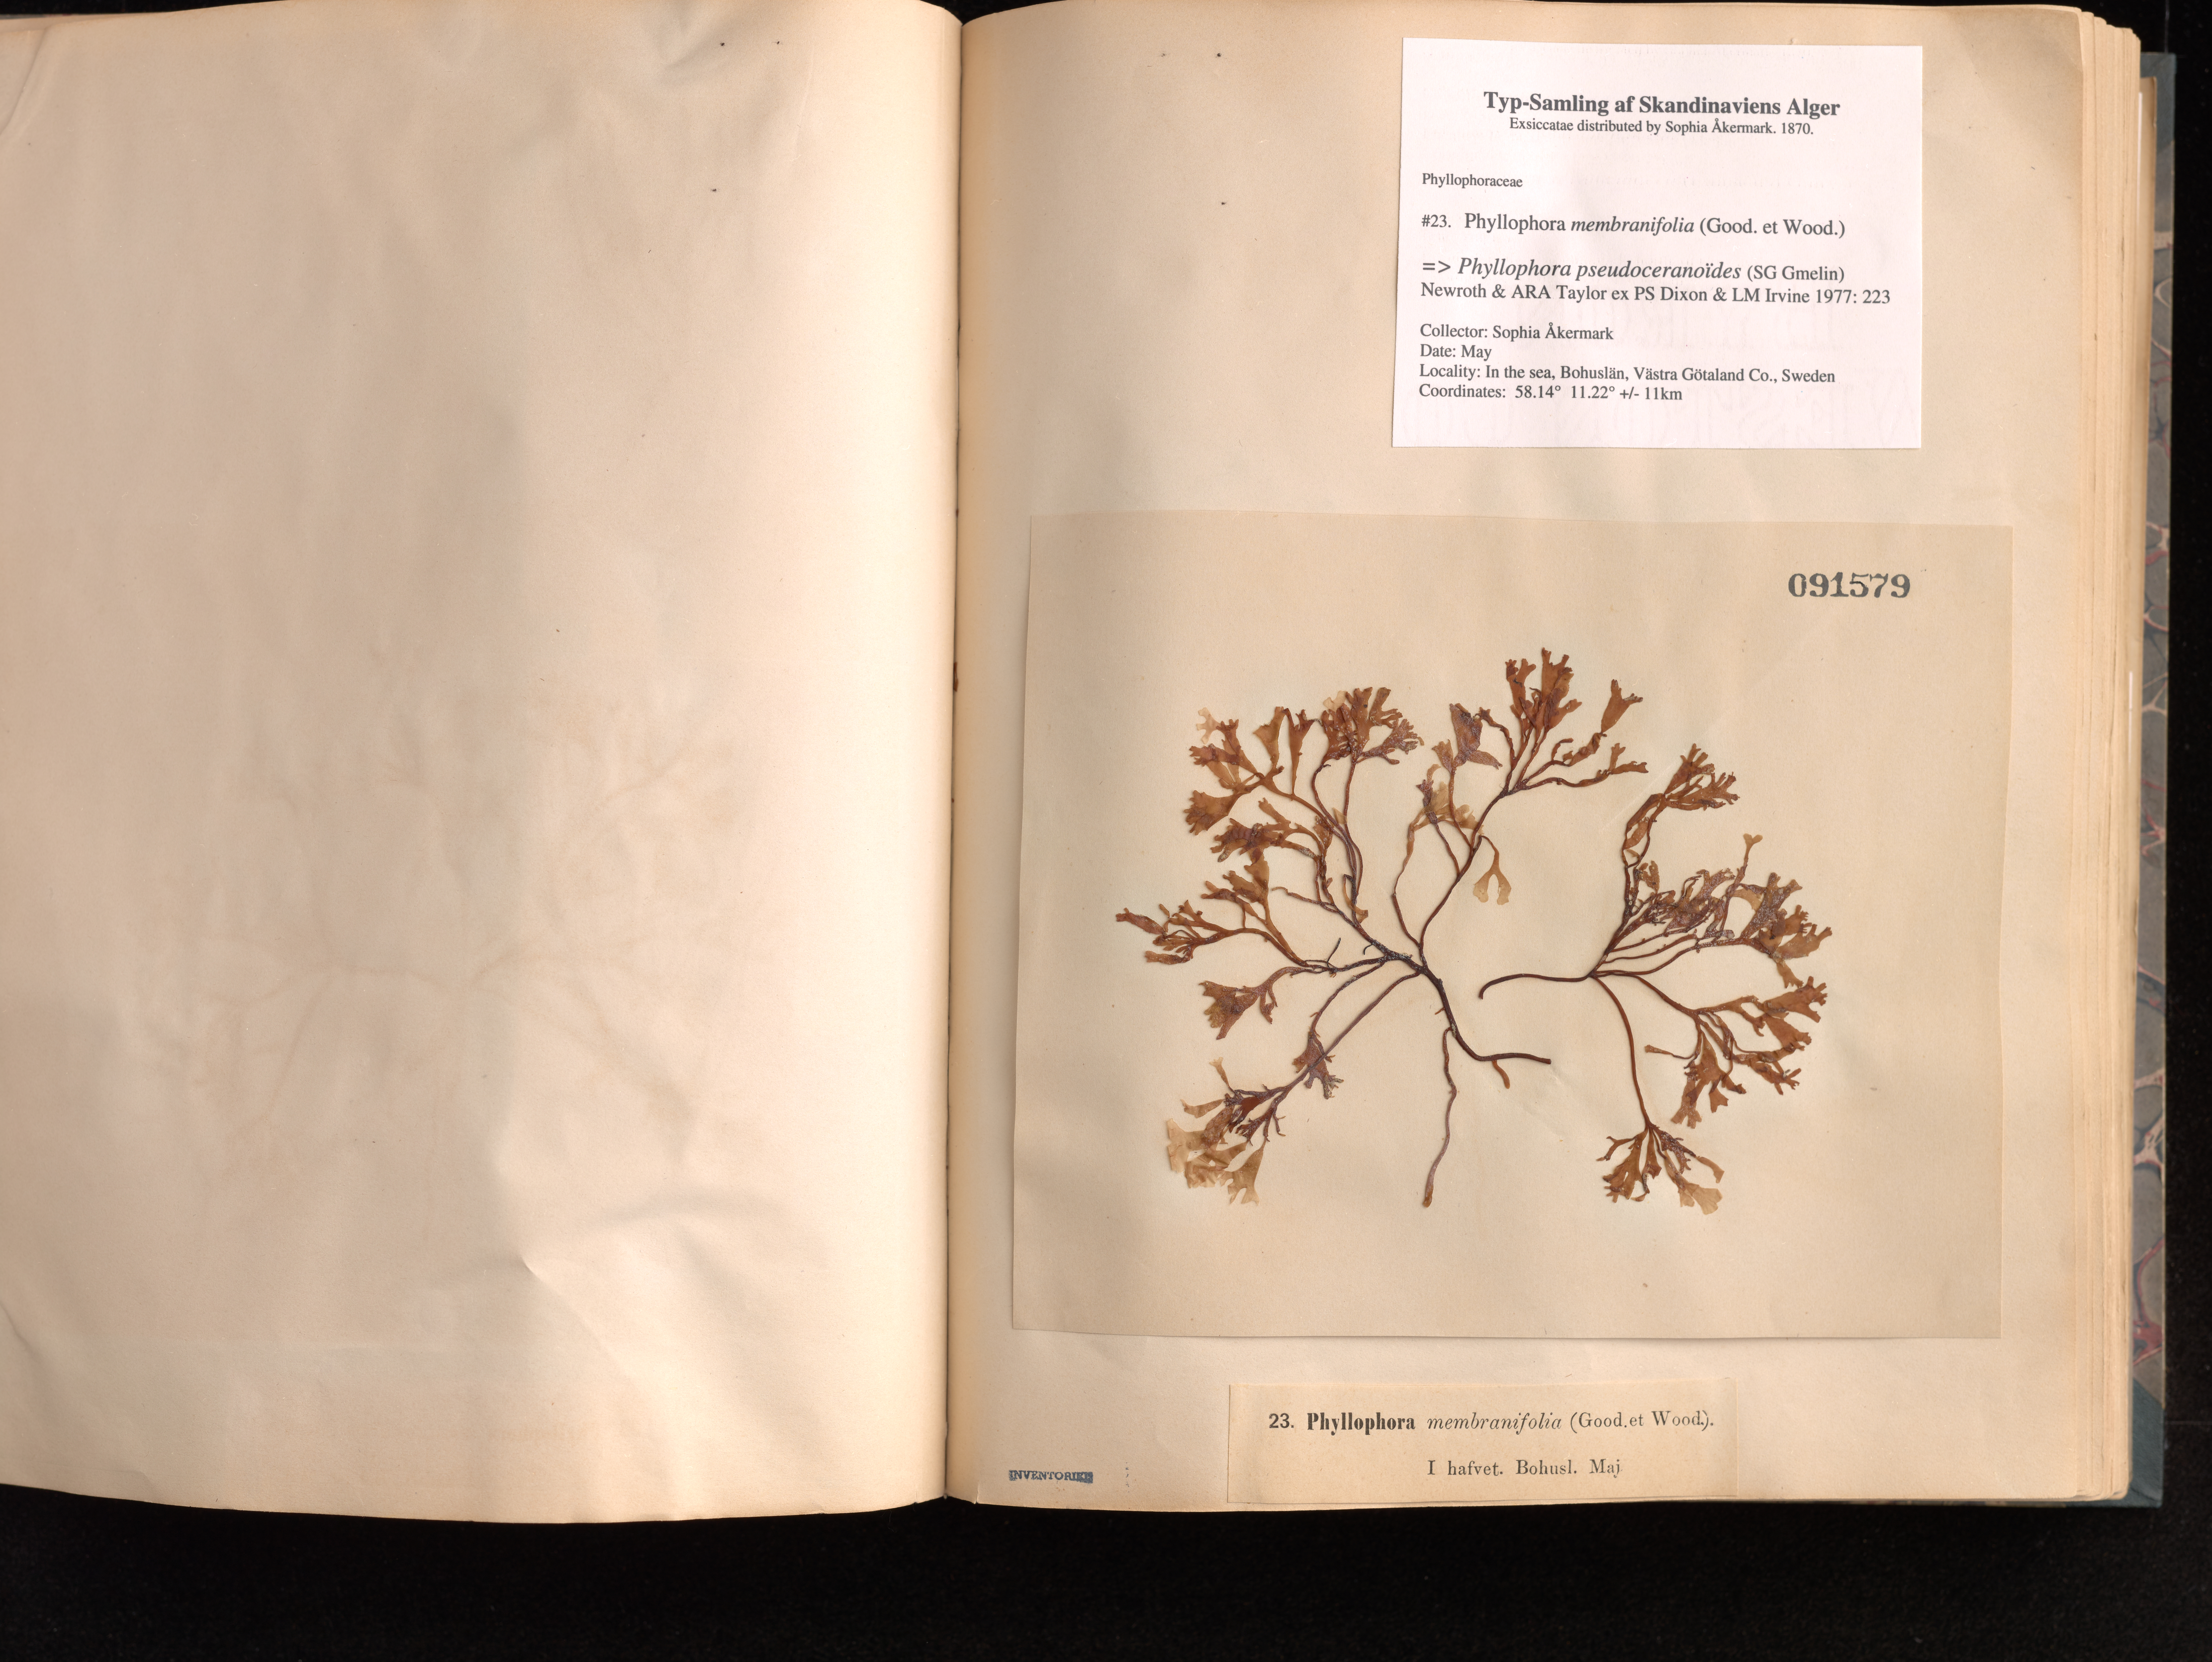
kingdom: Plantae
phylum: Rhodophyta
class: Florideophyceae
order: Gigartinales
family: Phyllophoraceae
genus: Phyllophora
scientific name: Phyllophora pseudoceranoides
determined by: Dixon, P. S.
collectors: S. Akermark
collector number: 23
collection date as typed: May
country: Sweden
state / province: Västra Götaland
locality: Bohuslan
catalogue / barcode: US 91579